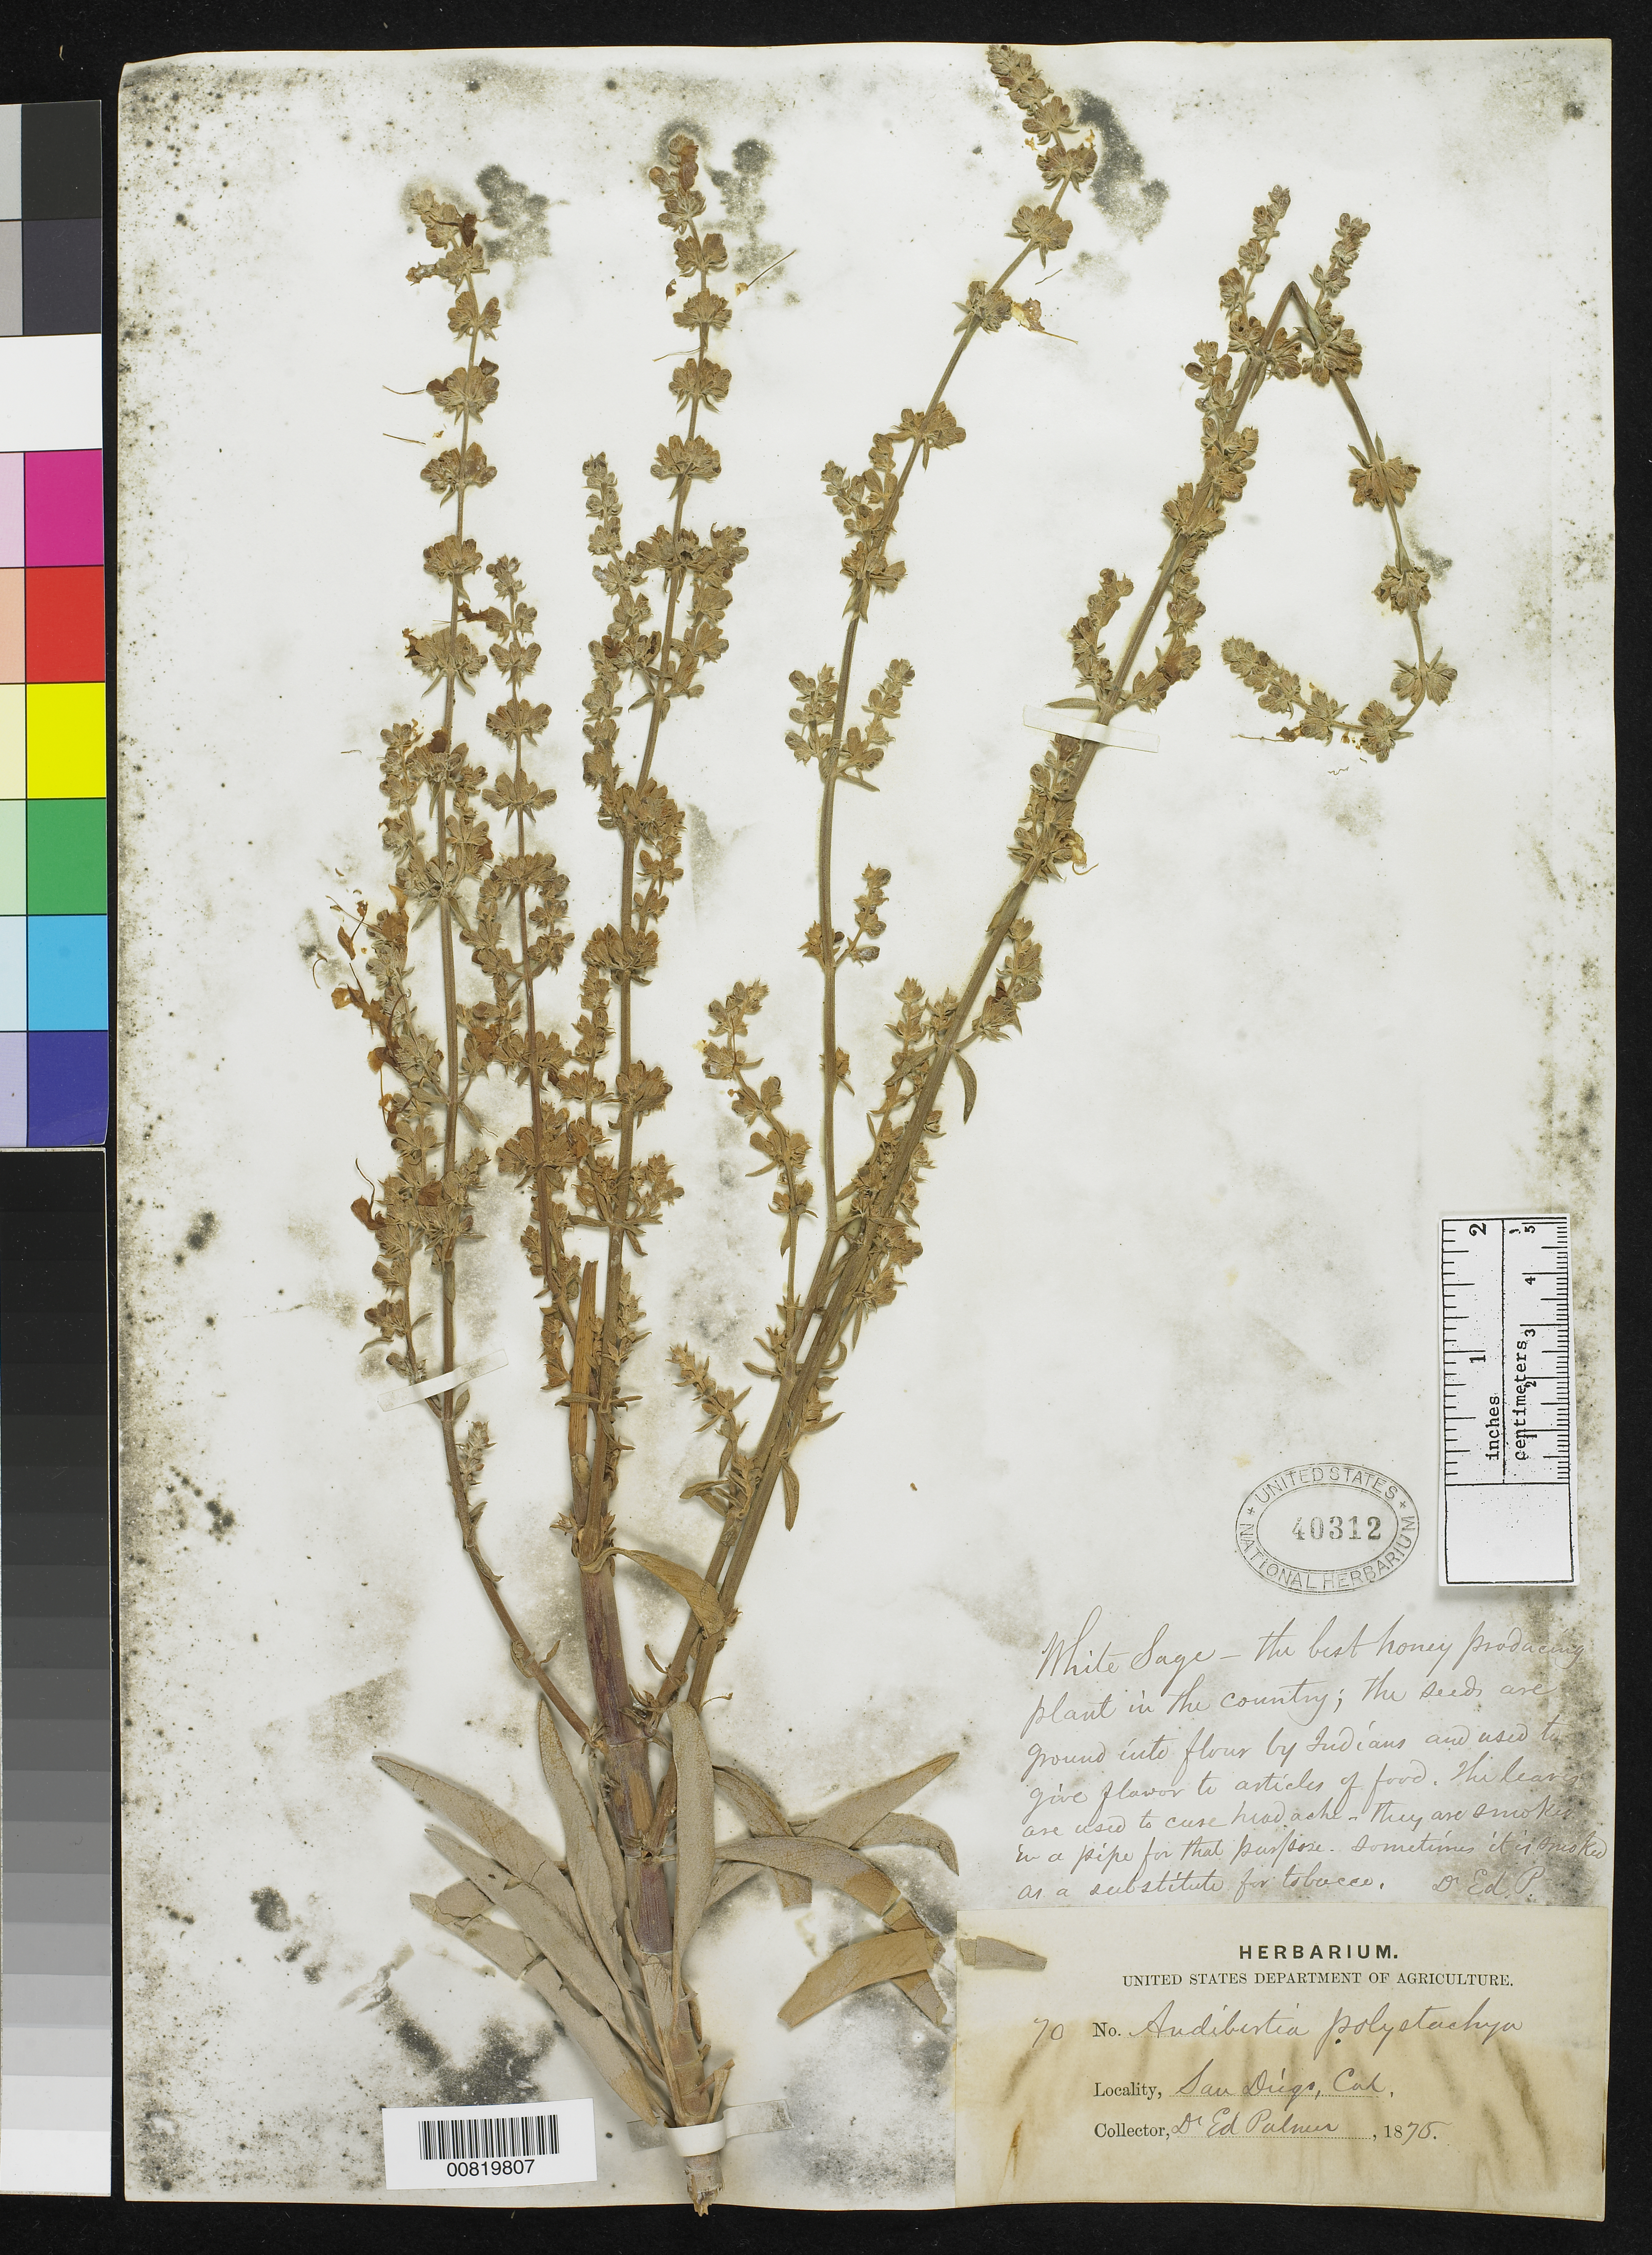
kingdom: Plantae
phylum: Tracheophyta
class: Magnoliopsida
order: Lamiales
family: Lamiaceae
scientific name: Audibertia polystachya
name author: (A. Gray) Parish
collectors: E. Palmer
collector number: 70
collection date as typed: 1875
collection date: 1875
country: United States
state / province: California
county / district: San Diego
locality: San Diego, California.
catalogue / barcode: US 40312